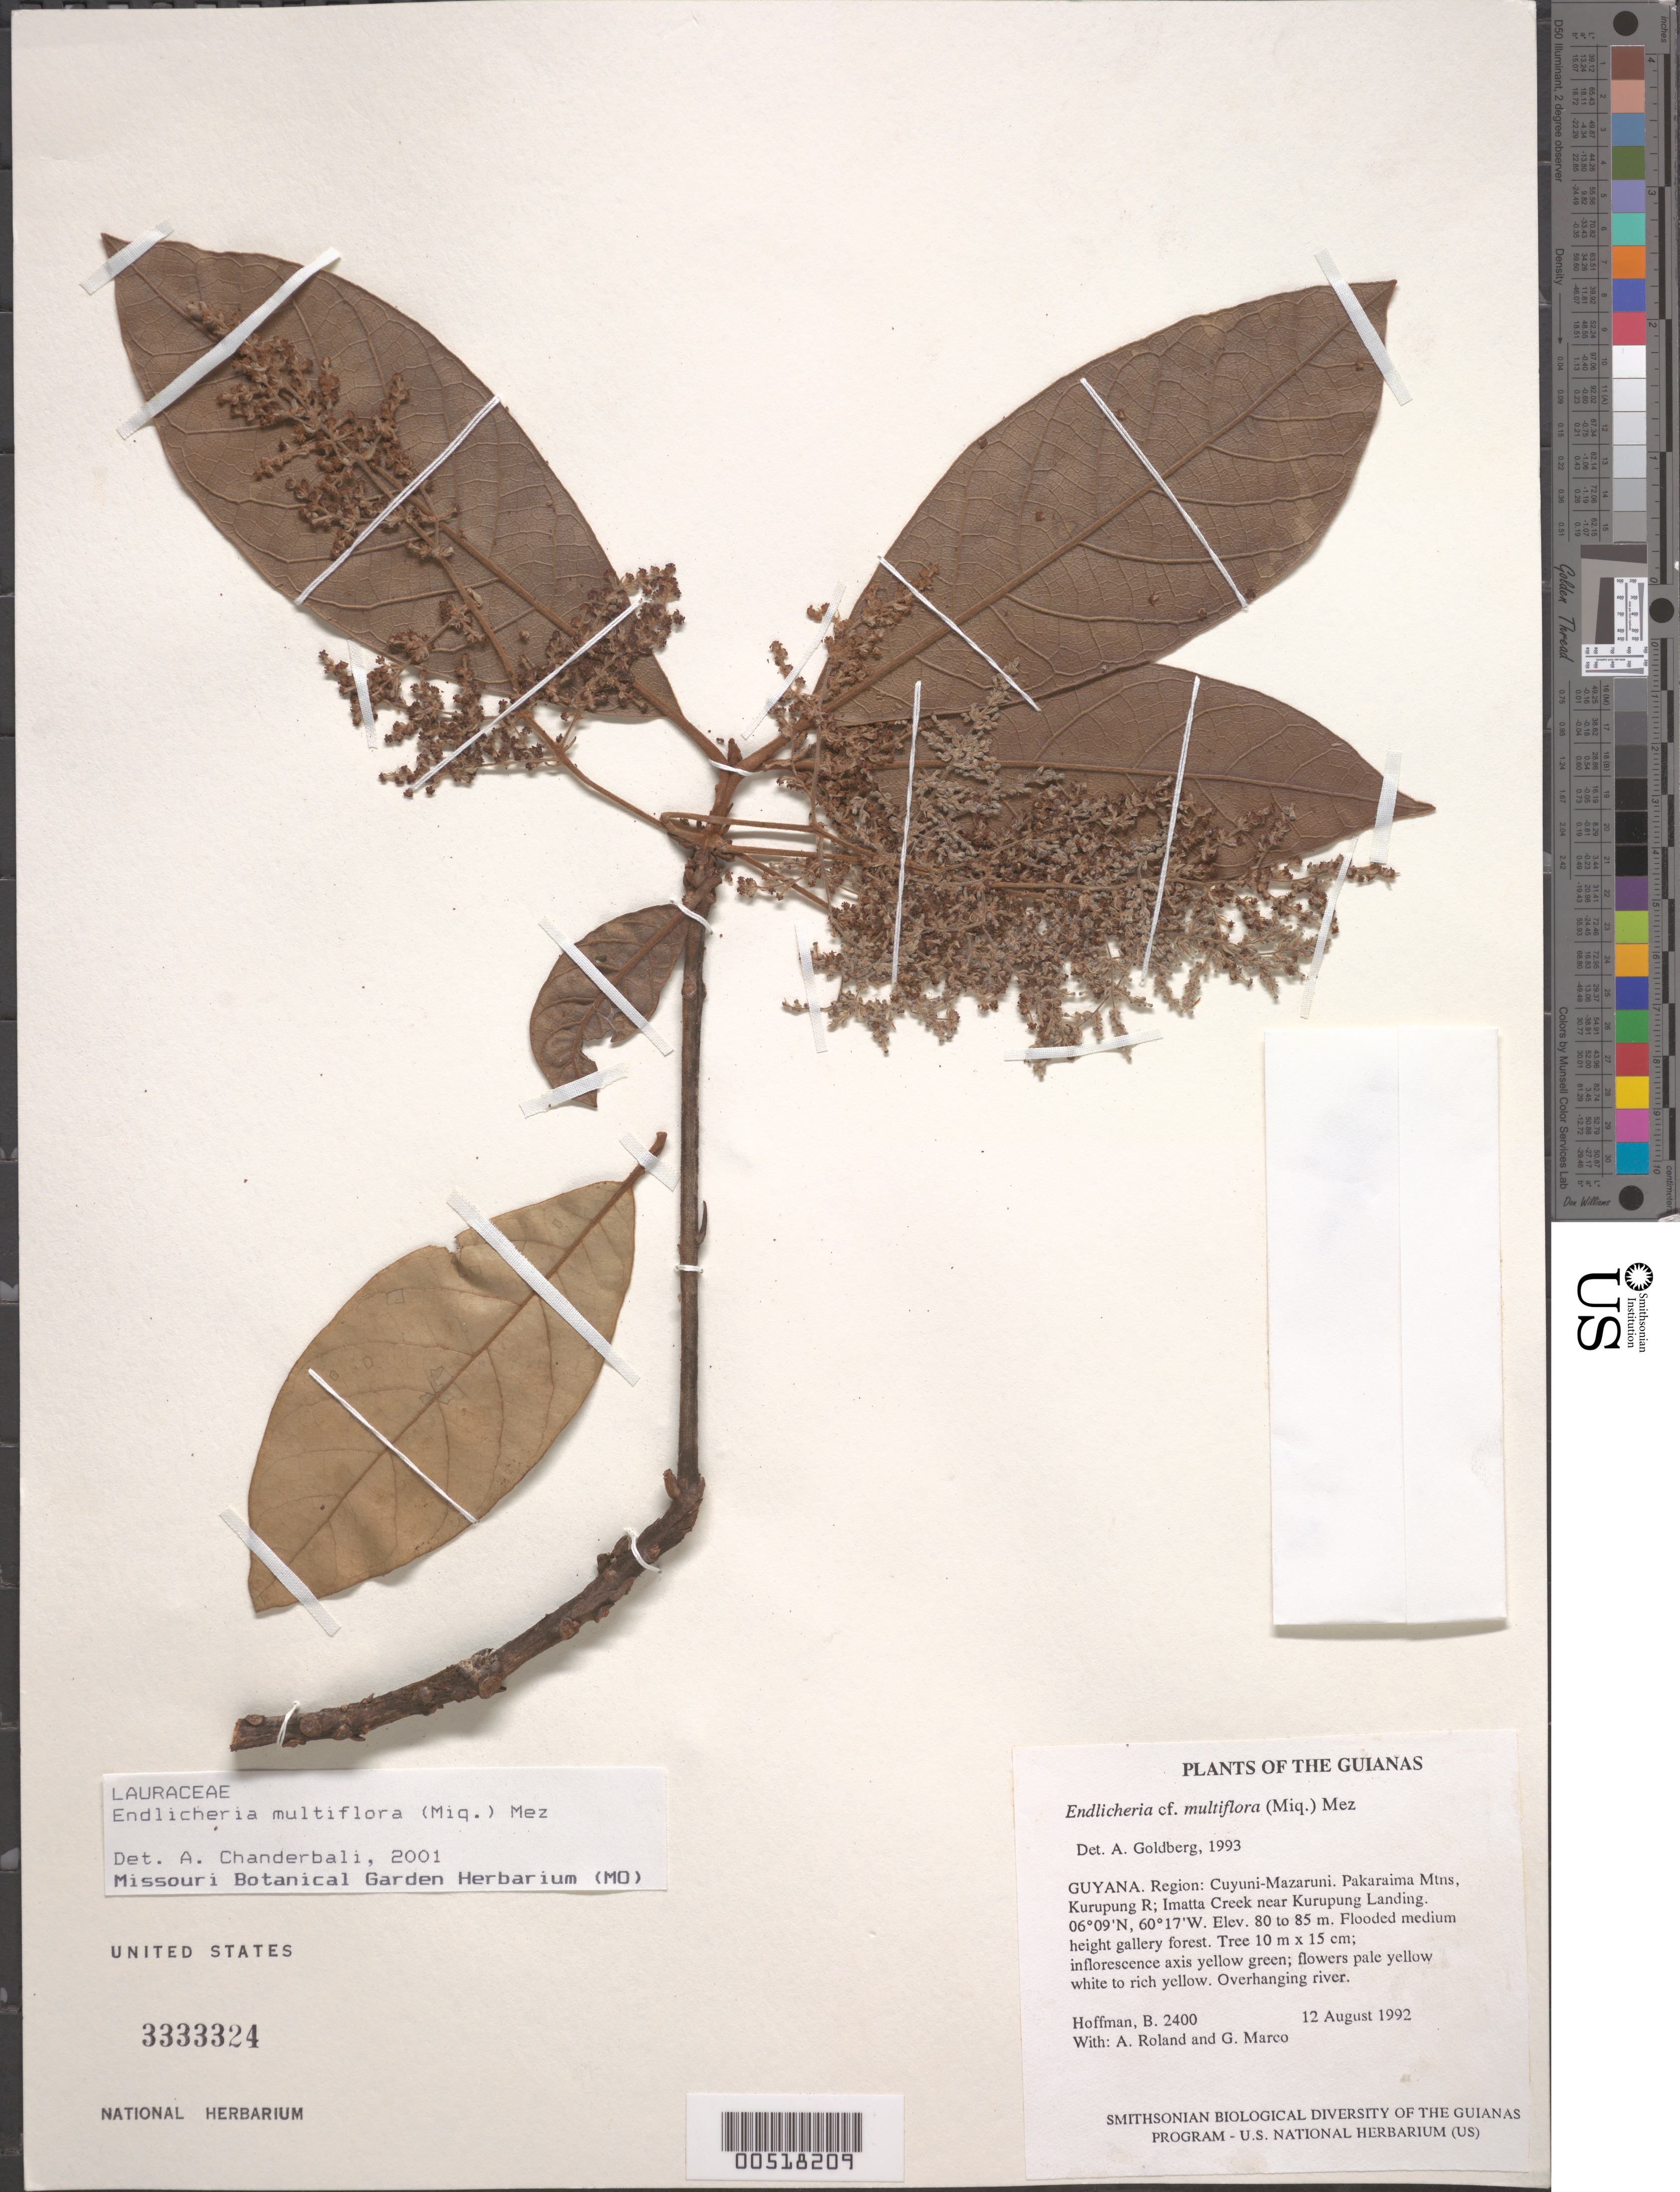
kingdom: Plantae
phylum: Tracheophyta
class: Magnoliopsida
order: Laurales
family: Lauraceae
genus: Endlicheria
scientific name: Endlicheria mulitflora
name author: (Micx.) Mez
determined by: Goldberg, Aaron, (US), NMNH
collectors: B. Hoffman, E. Roland & G. Marco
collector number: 2400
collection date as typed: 12 August 1992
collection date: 1992-08-12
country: Guyana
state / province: Cuyuni-Mazaruni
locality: Pakaraima Mountains, Kurupung River; Imatta Creek, near Kurupung Landing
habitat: Flooded medium height gallery forest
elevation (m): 80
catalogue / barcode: US 3333324